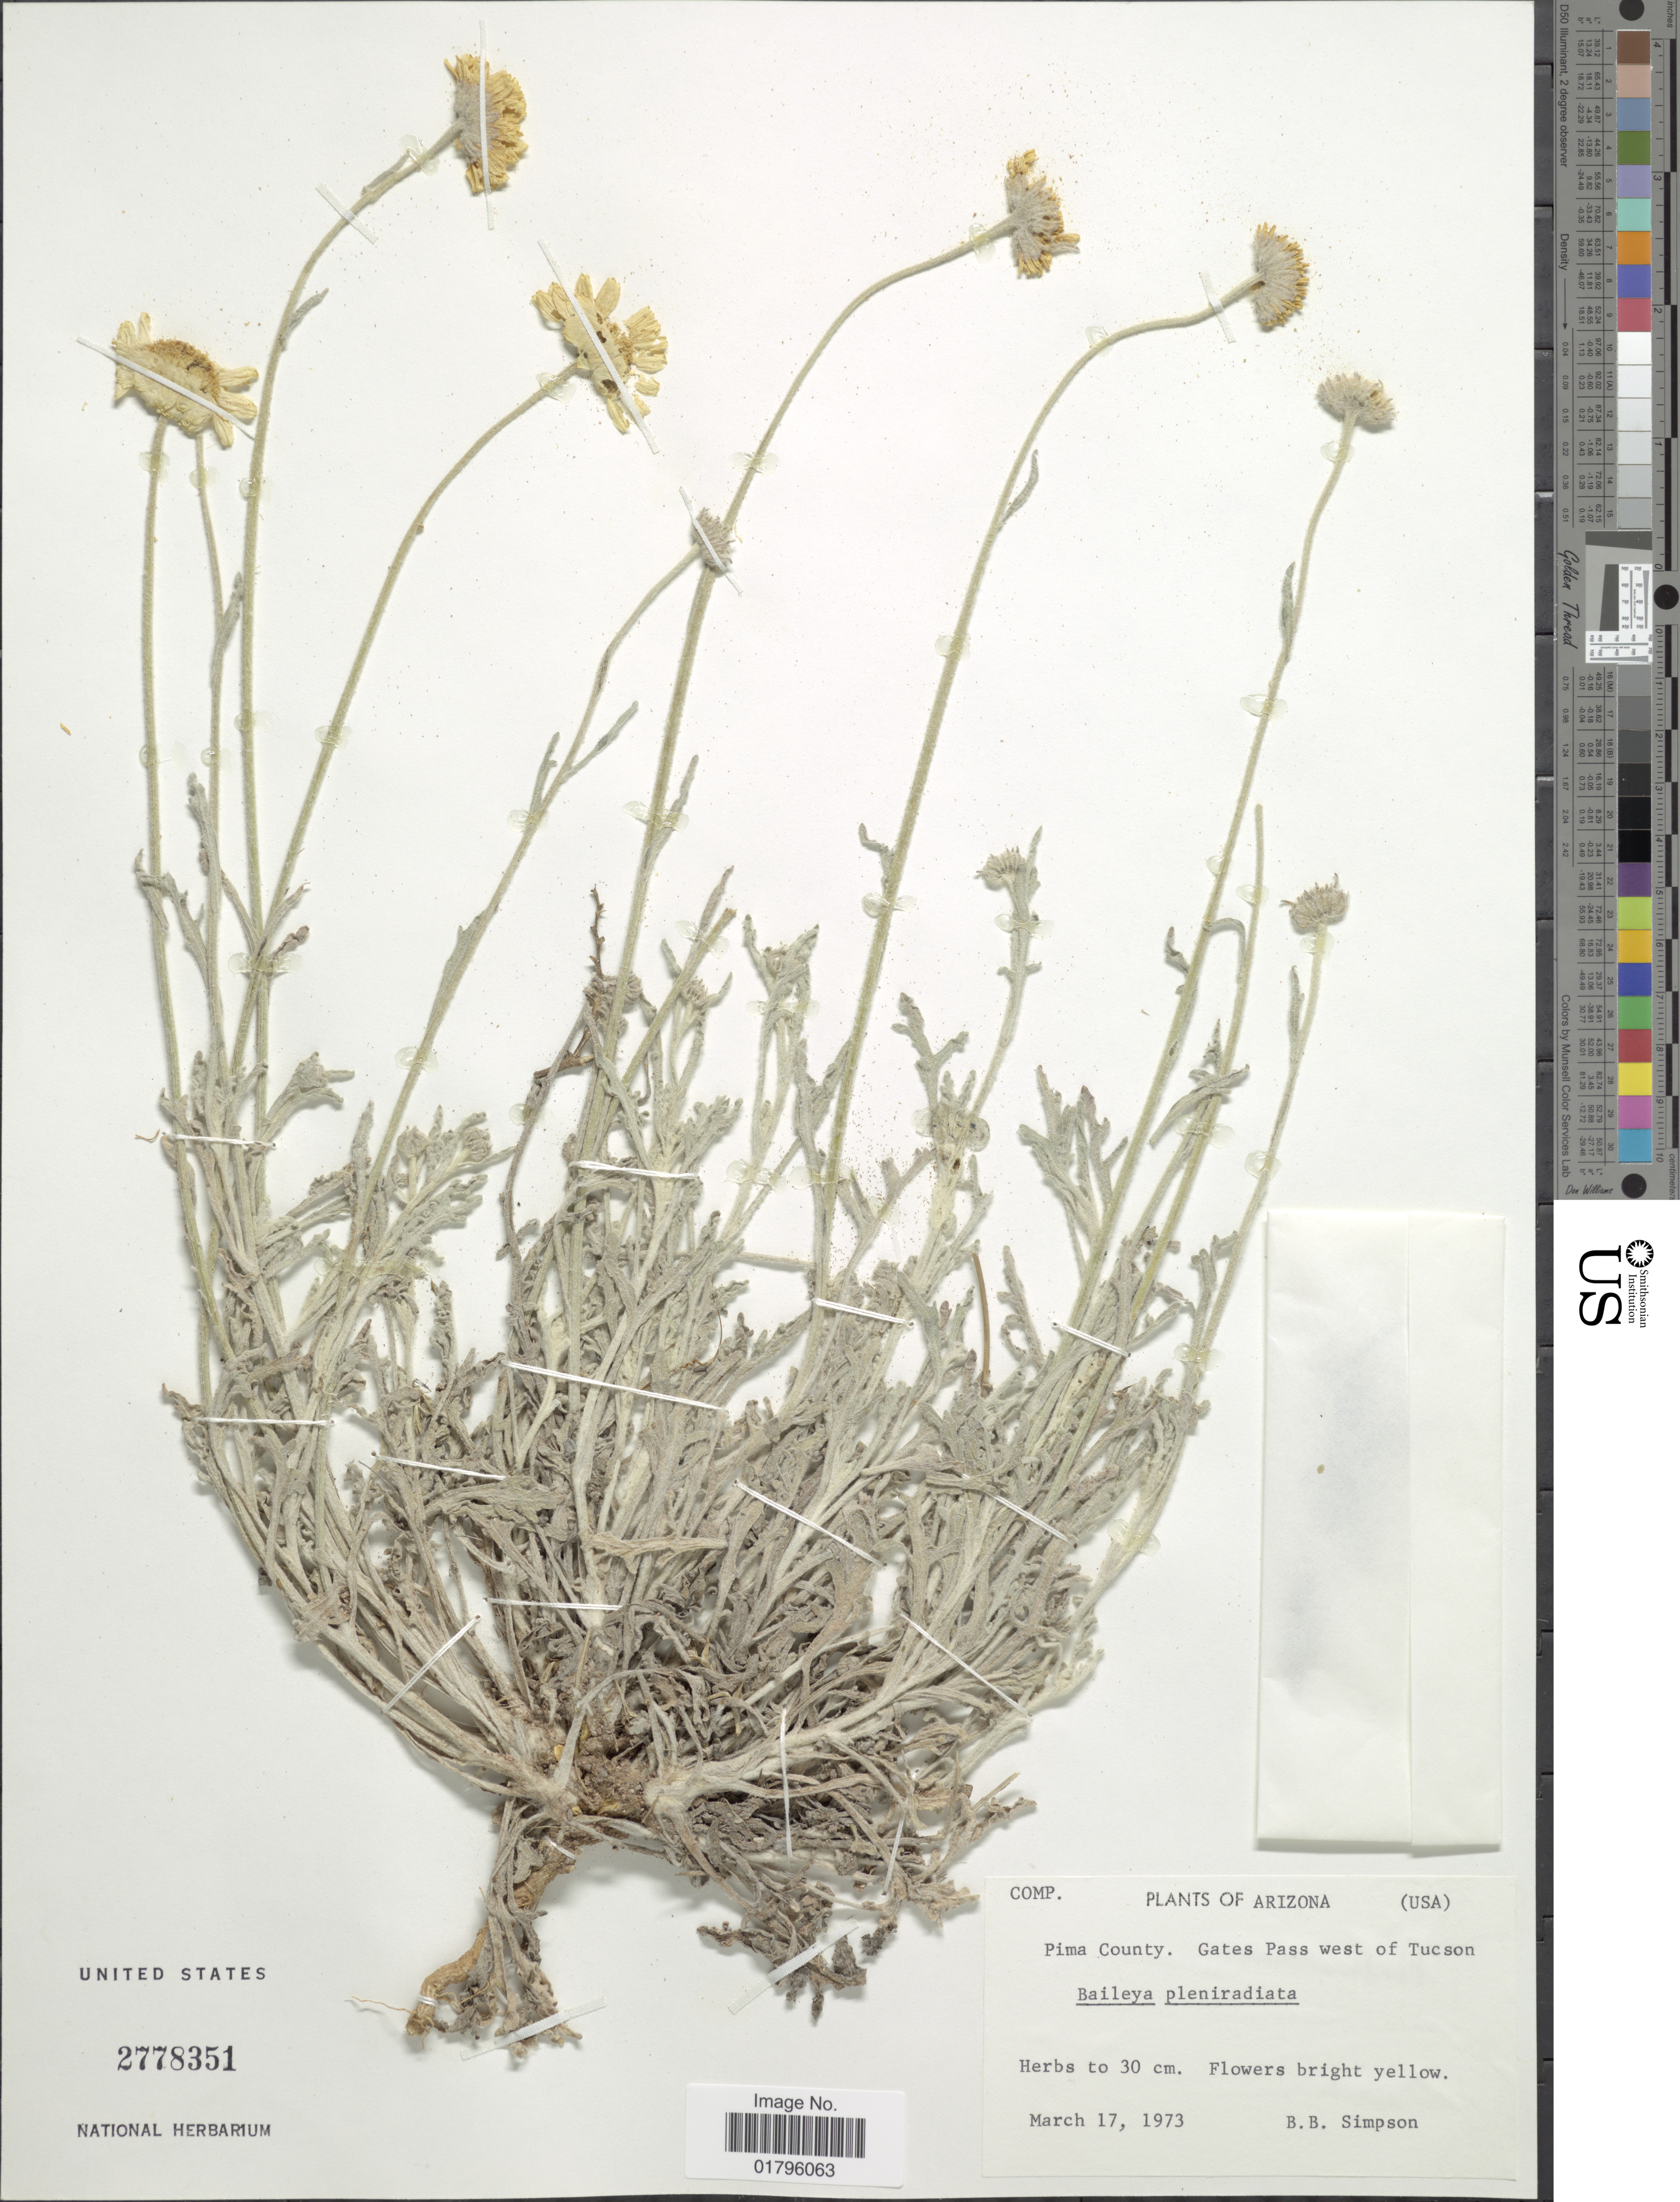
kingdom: Plantae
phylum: Tracheophyta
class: Magnoliopsida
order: Asterales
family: Asteraceae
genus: Baileya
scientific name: Baileya pleniradiata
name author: Harv. & A. Gray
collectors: B. B. Simpson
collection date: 1973-03-17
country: United States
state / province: Arizona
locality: Pima County. Gates Pass west of Tucson.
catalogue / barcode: US 2778351